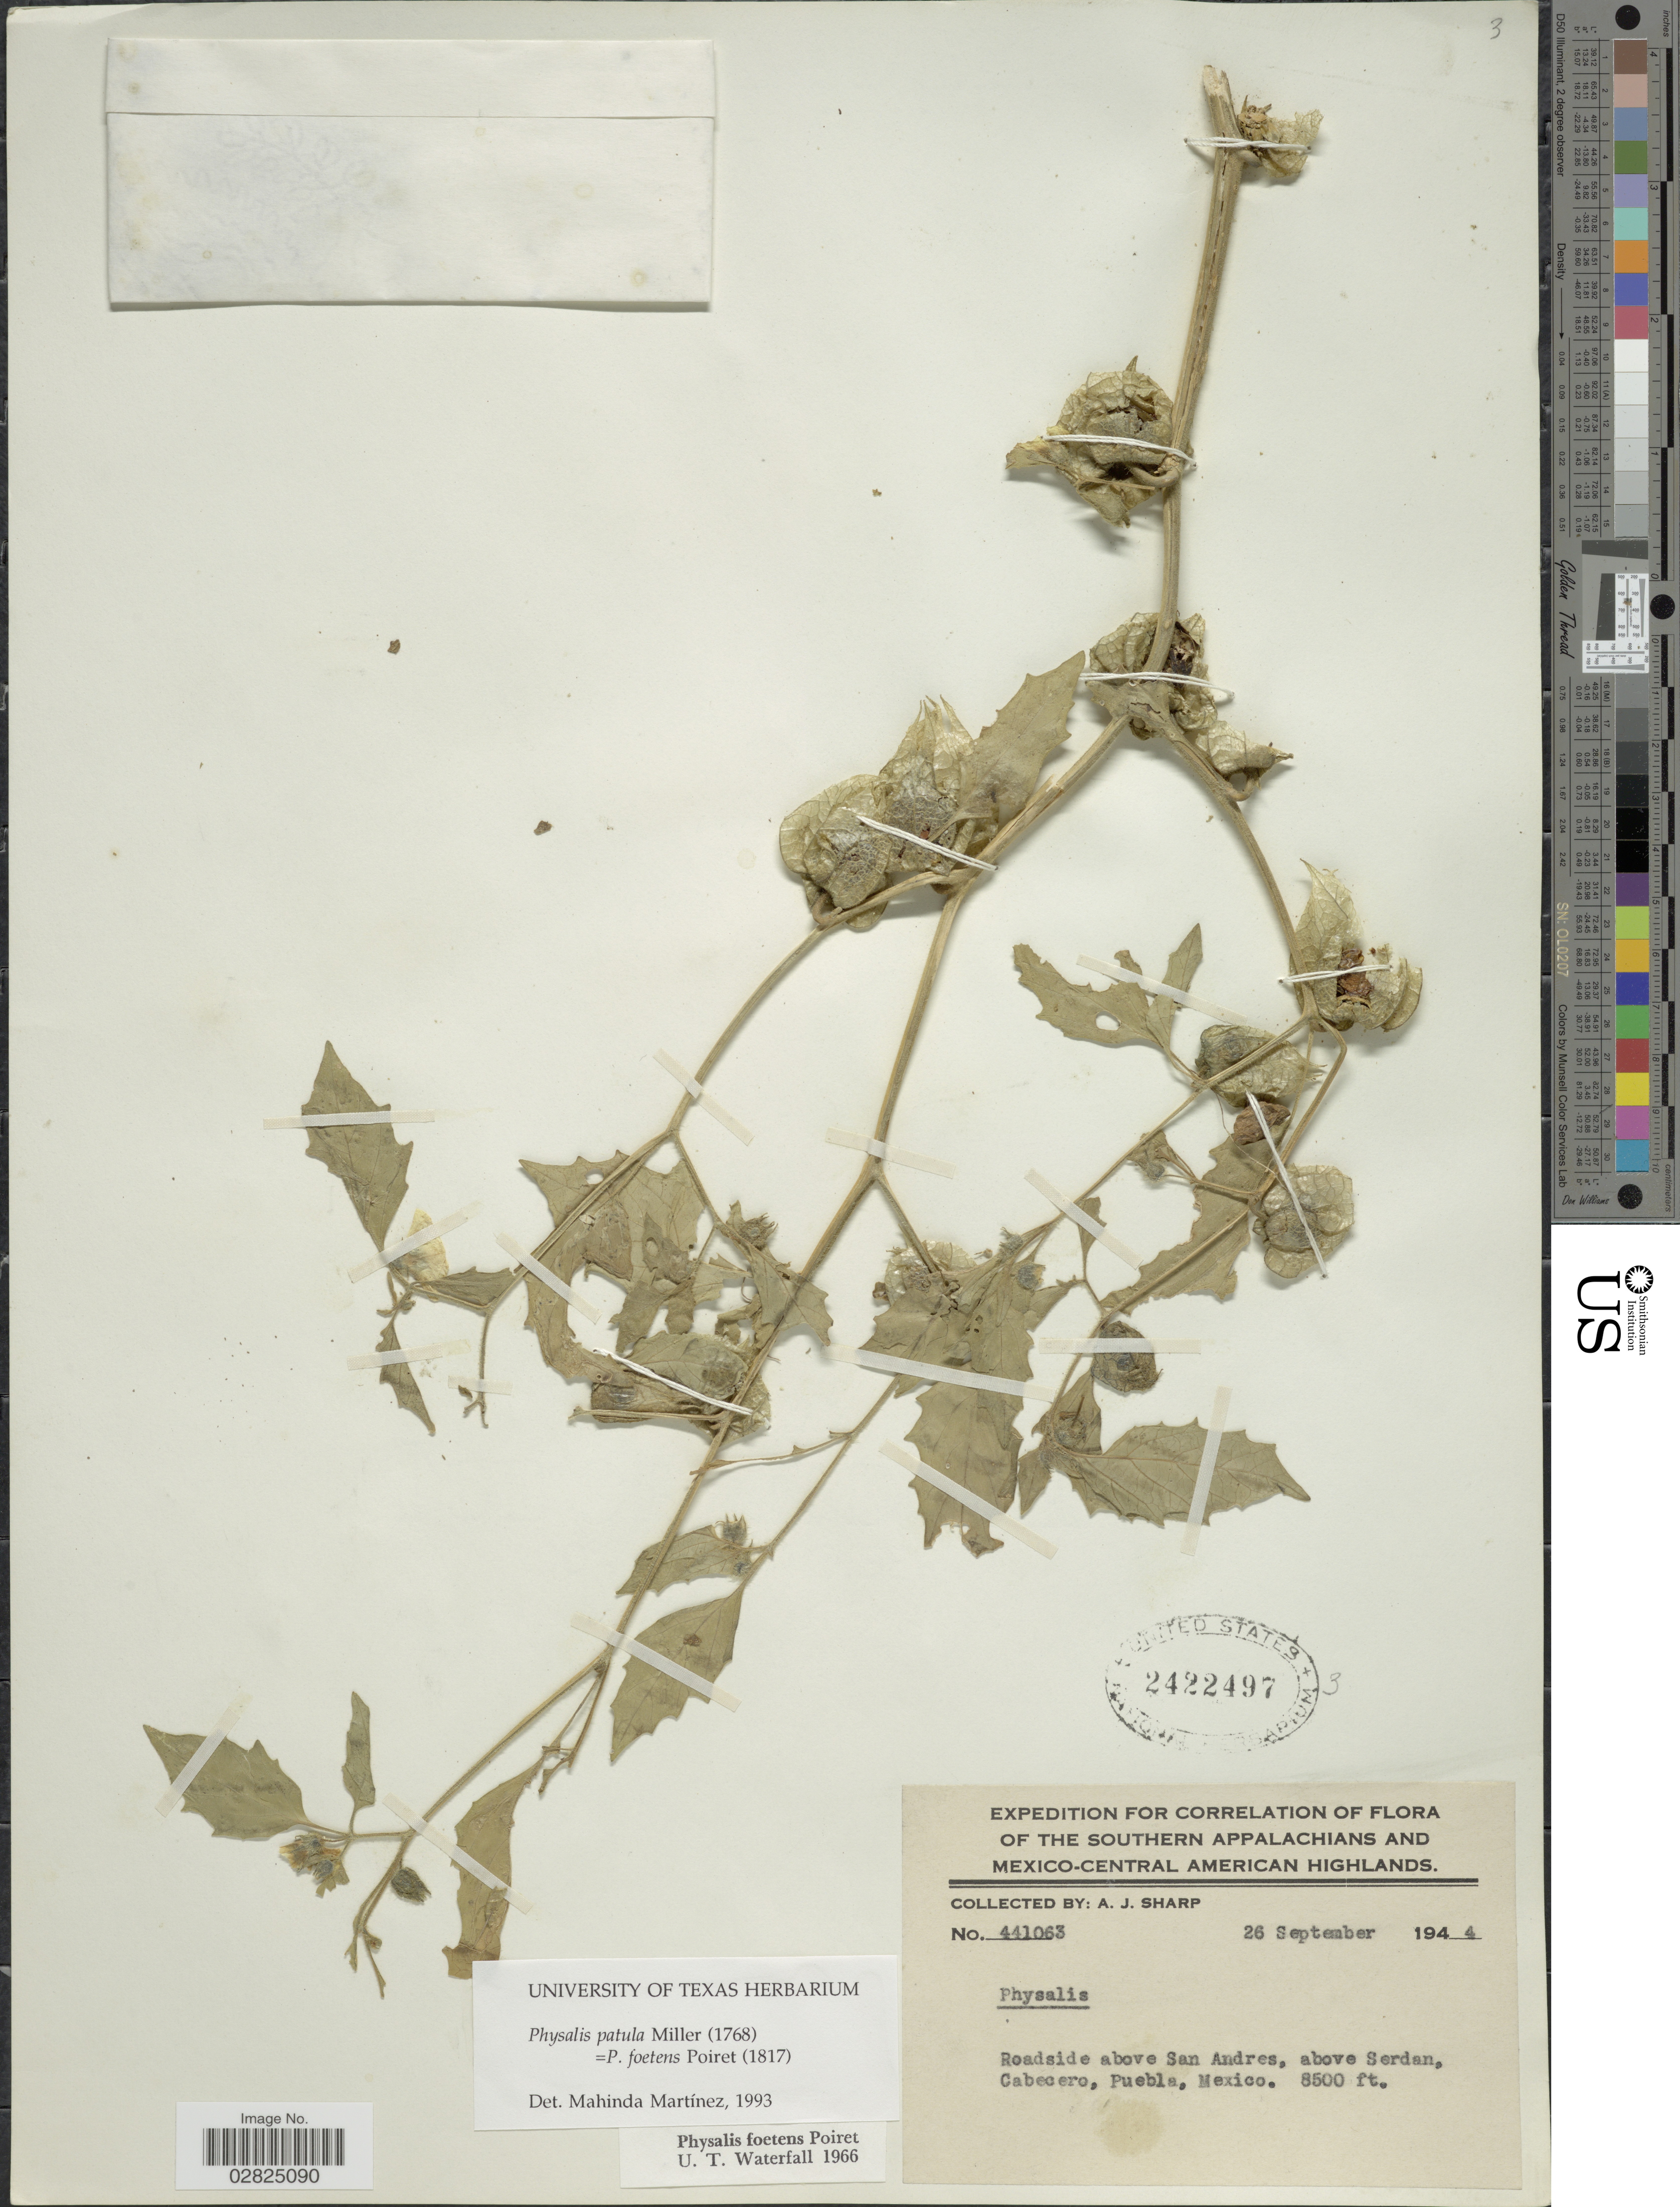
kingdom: Plantae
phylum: Tracheophyta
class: Magnoliopsida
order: Solanales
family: Solanaceae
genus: Physalis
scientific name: Physalis patula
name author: Mill.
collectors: A. J. Sharp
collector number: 441063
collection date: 1944-09-26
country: Mexico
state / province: Puebla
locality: The Southern Appalachians and Mexico-Central American Highlands, Roadside above San Andres, above Serdan, Cabecero.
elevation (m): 2591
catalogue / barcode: US 2422497